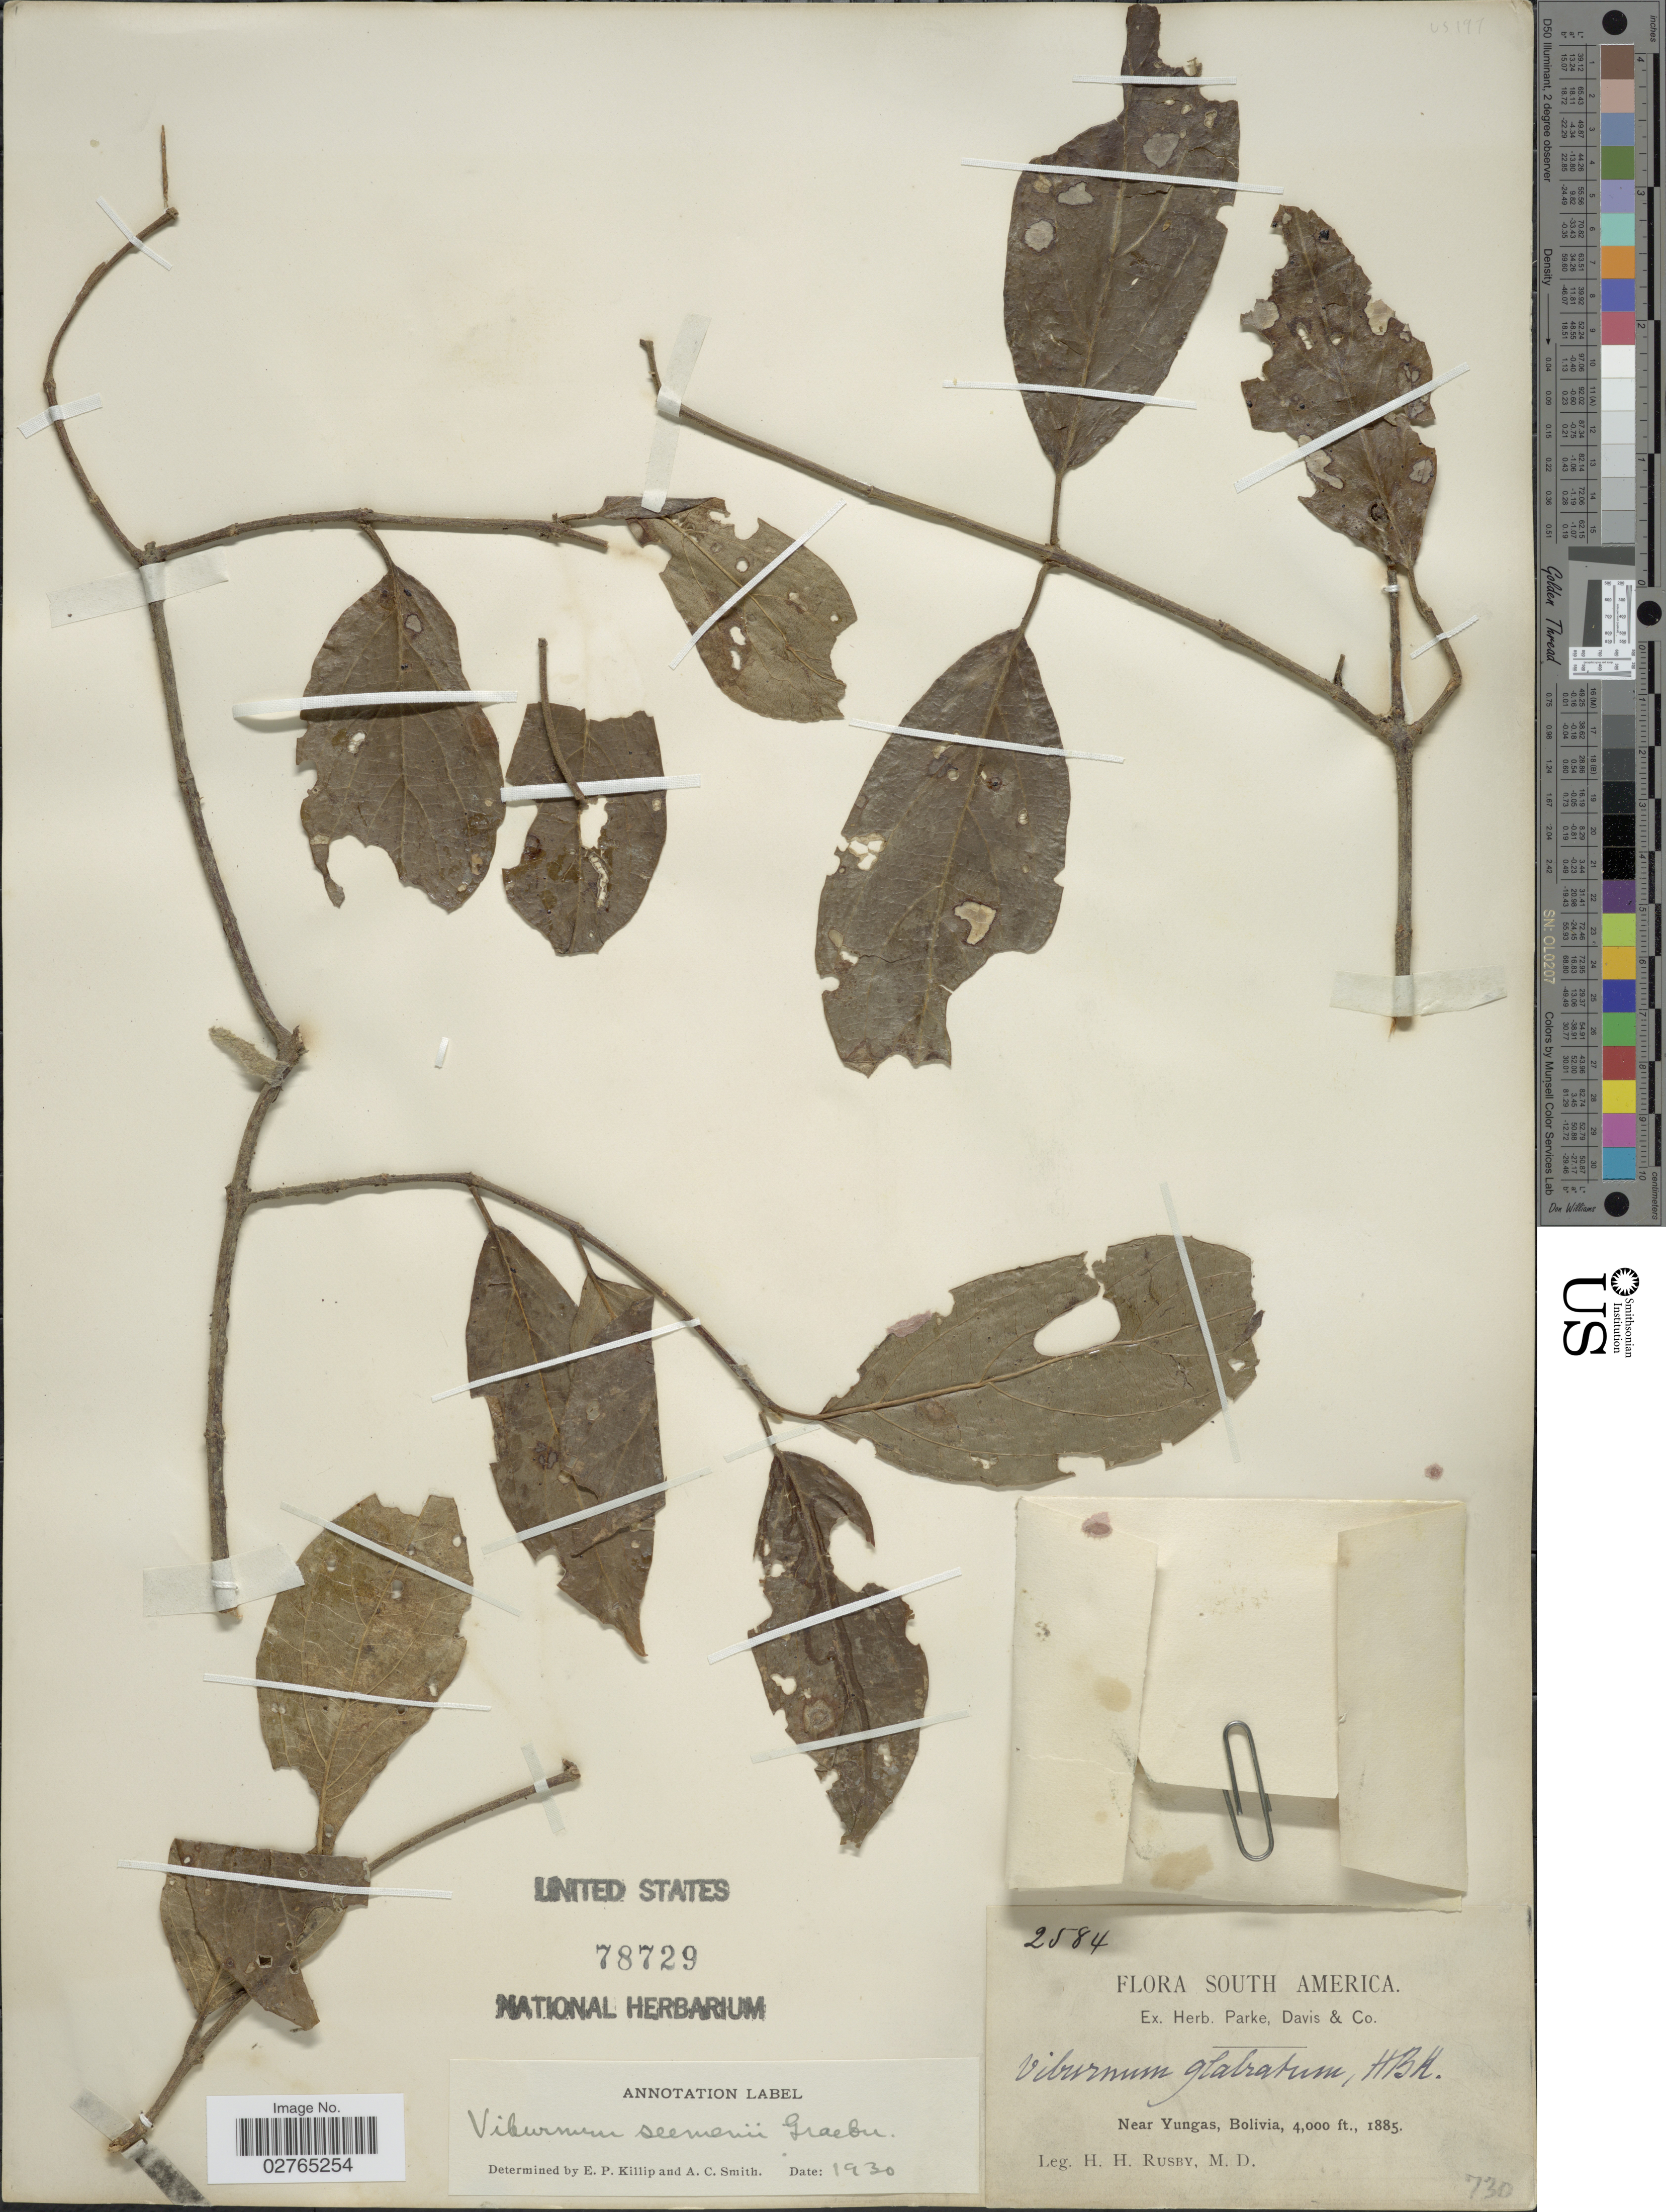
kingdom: Plantae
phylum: Tracheophyta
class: Magnoliopsida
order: Dipsacales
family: Viburnaceae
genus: Viburnum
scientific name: Viburnum seemenii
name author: Graebn. in Urb.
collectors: H. H. Rusby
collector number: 2584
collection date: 1885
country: Bolivia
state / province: La Paz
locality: Near Yungas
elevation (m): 1219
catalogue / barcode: US 78729